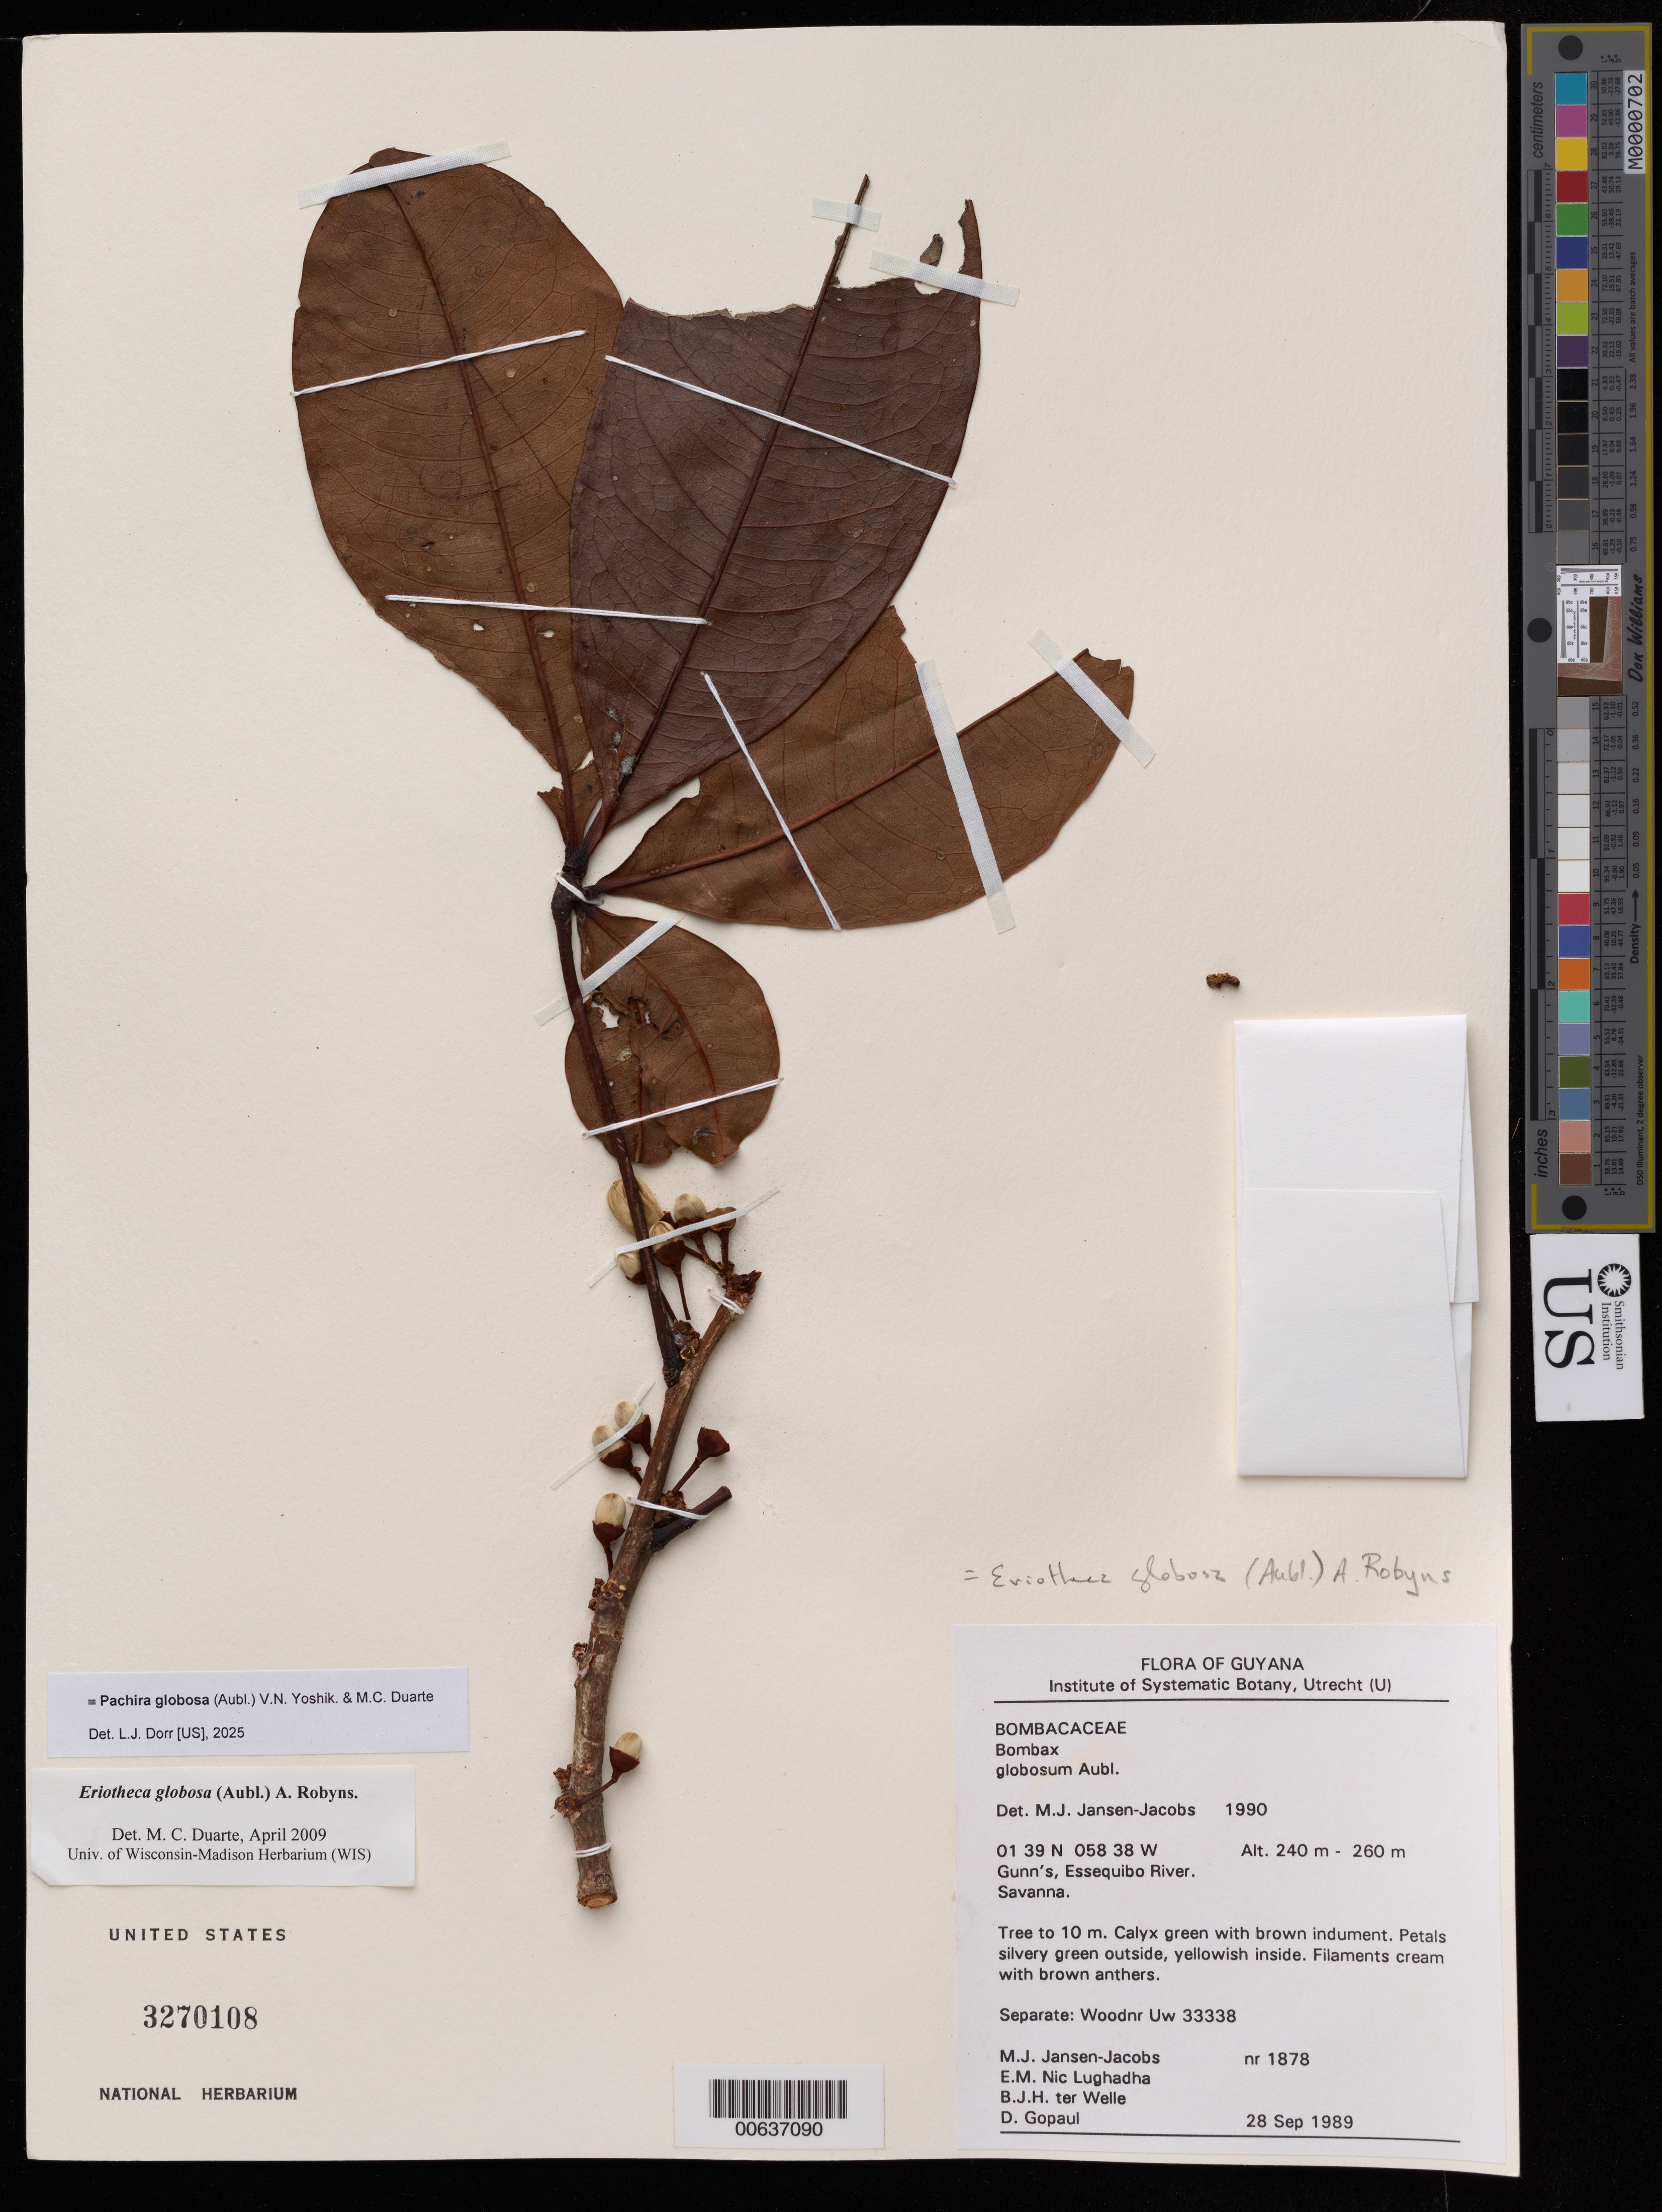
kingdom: Plantae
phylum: Tracheophyta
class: Magnoliopsida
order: Malvales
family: Malvaceae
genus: Pachira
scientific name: Pachira globosa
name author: (Aubl.) V.N. Yoshik. & M.C. Duarte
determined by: Dorr, Laurence J., Curator (BOT), Smithsonian Institution - National Museum of Natural History (UNITED STATES)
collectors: M. J. Jansen-Jacobs, E. Nic Lughadha, B. Welle & D. Gopaul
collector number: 1878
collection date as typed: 28-Sep-89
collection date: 1989-09-28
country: Guyana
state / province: U. Takutu-U. Essequibo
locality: Gunn's, Essequibo River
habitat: Savanna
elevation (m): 240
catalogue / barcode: US 3270108